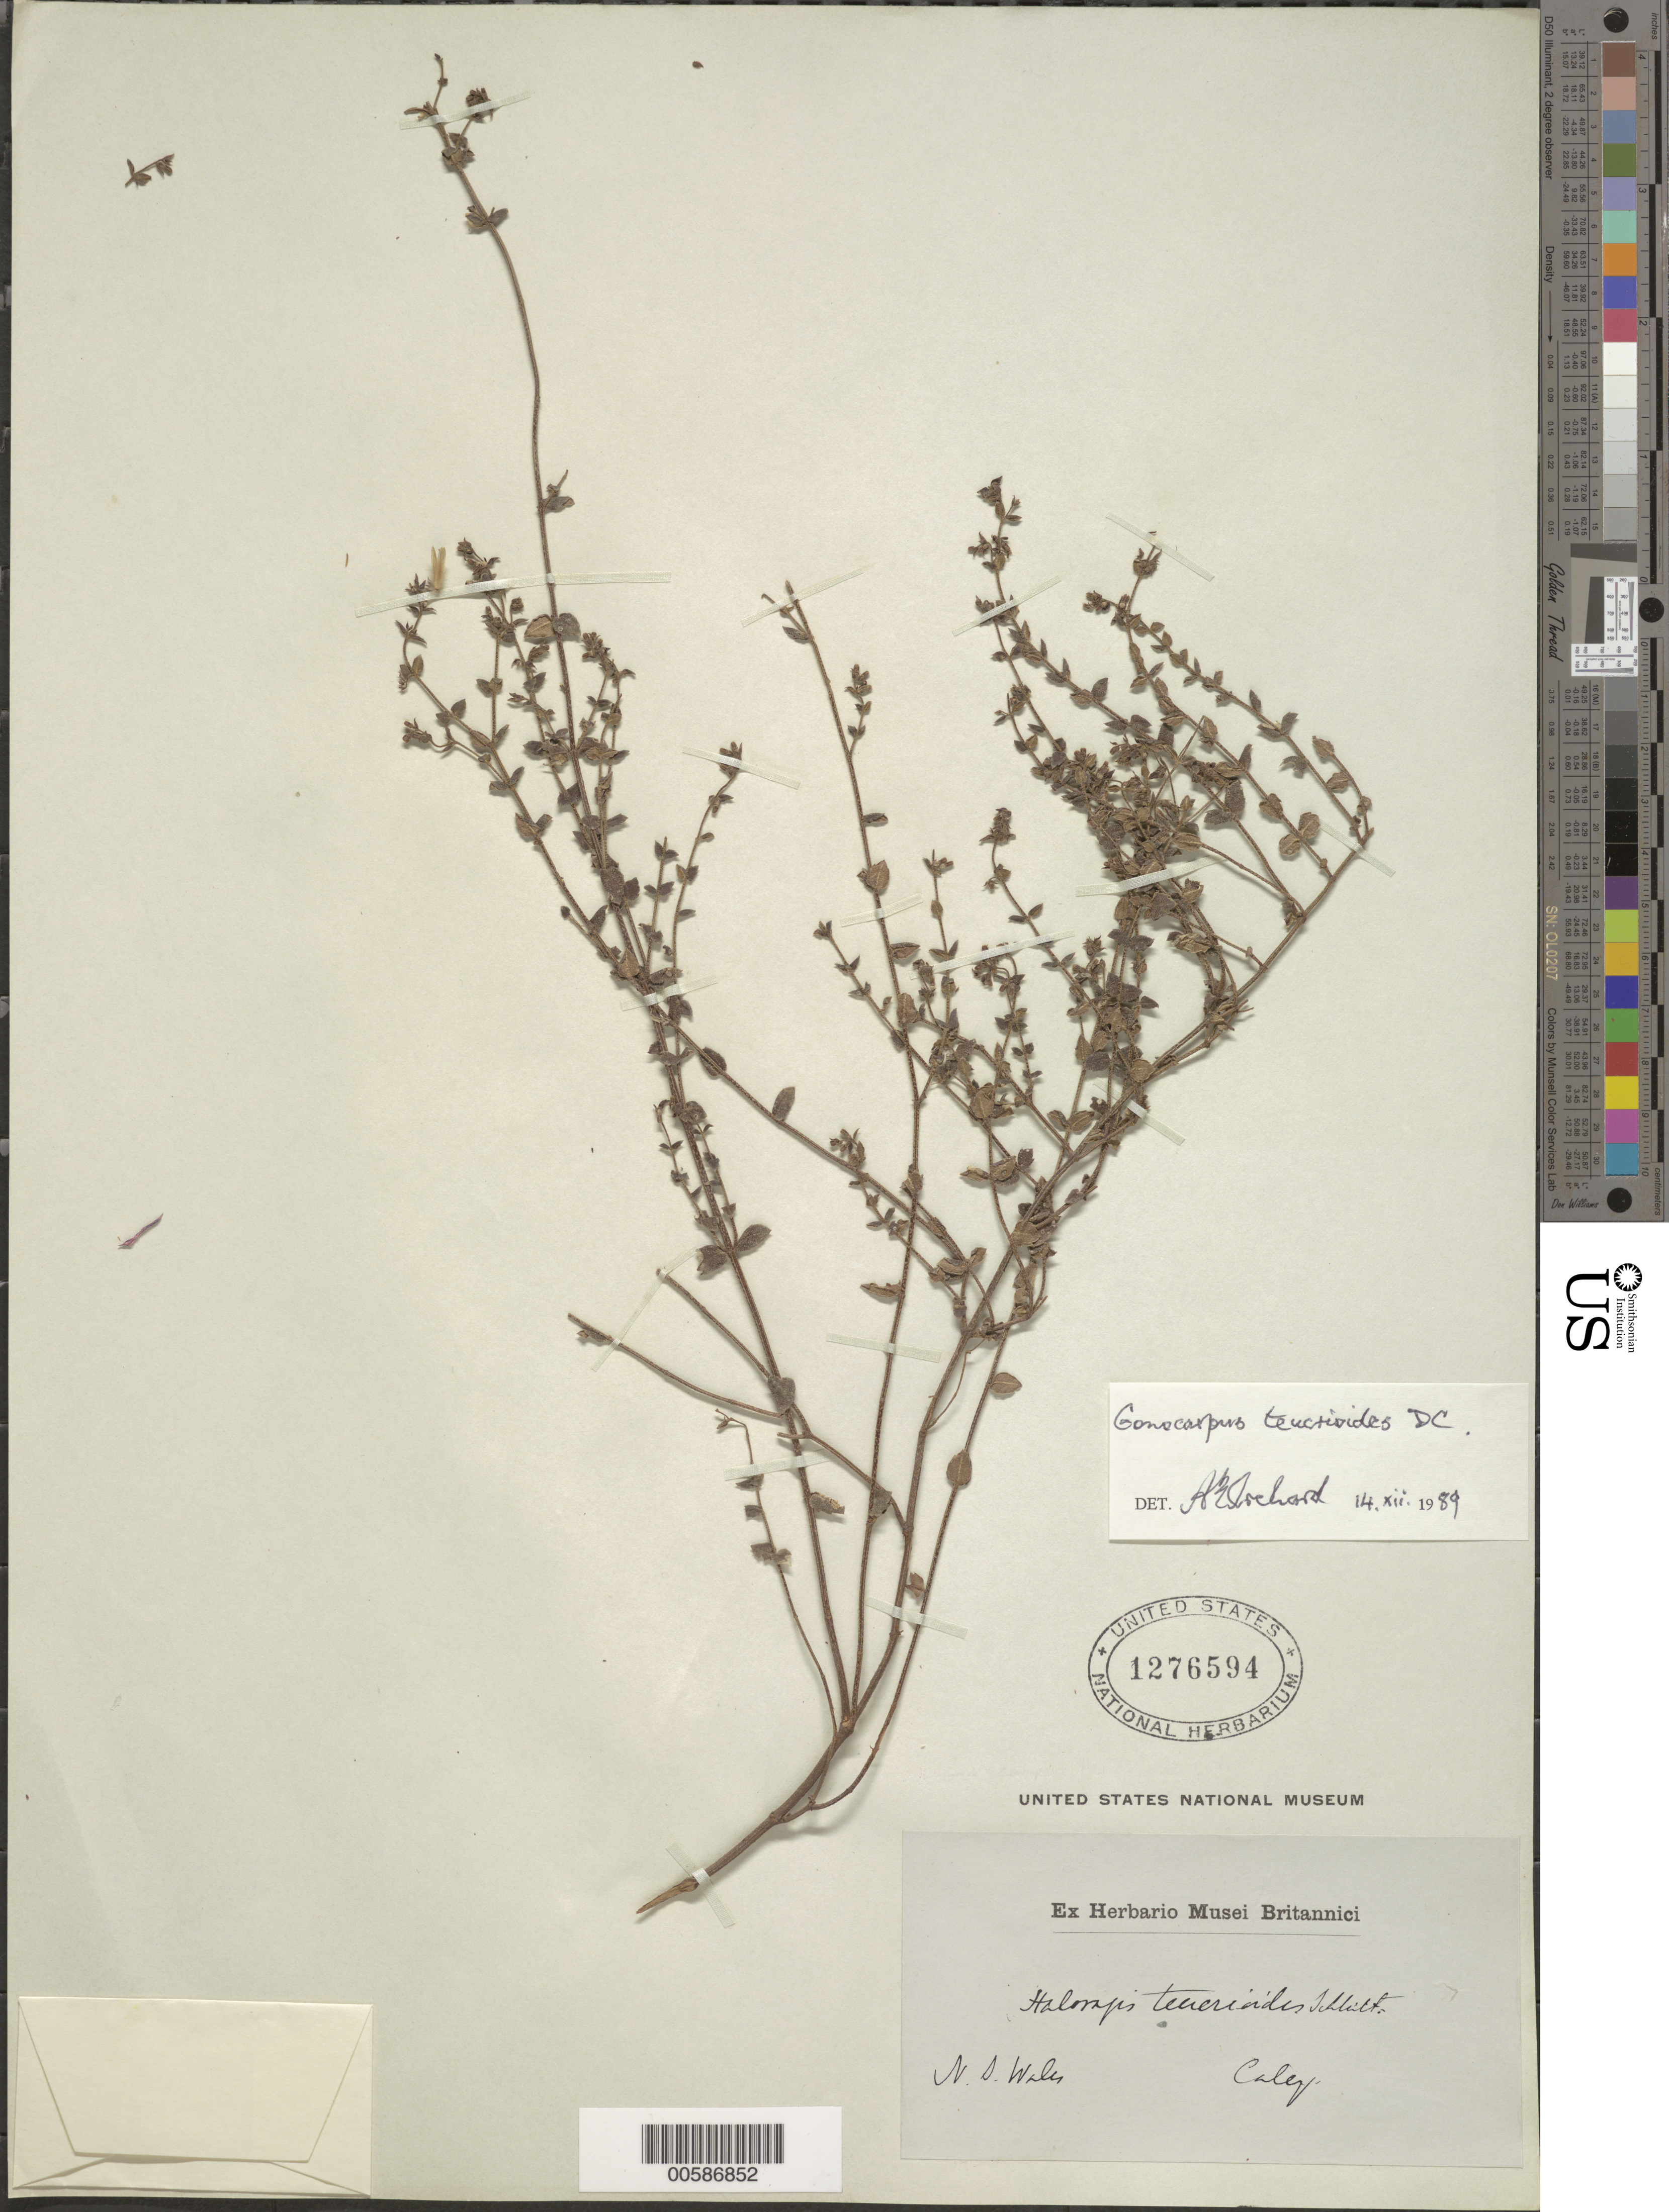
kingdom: Plantae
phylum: Tracheophyta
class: Magnoliopsida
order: Saxifragales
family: Haloragaceae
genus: Gonocarpus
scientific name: Gonocarpus teucrioides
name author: DC.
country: Australia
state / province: New South Wales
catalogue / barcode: US 1276594